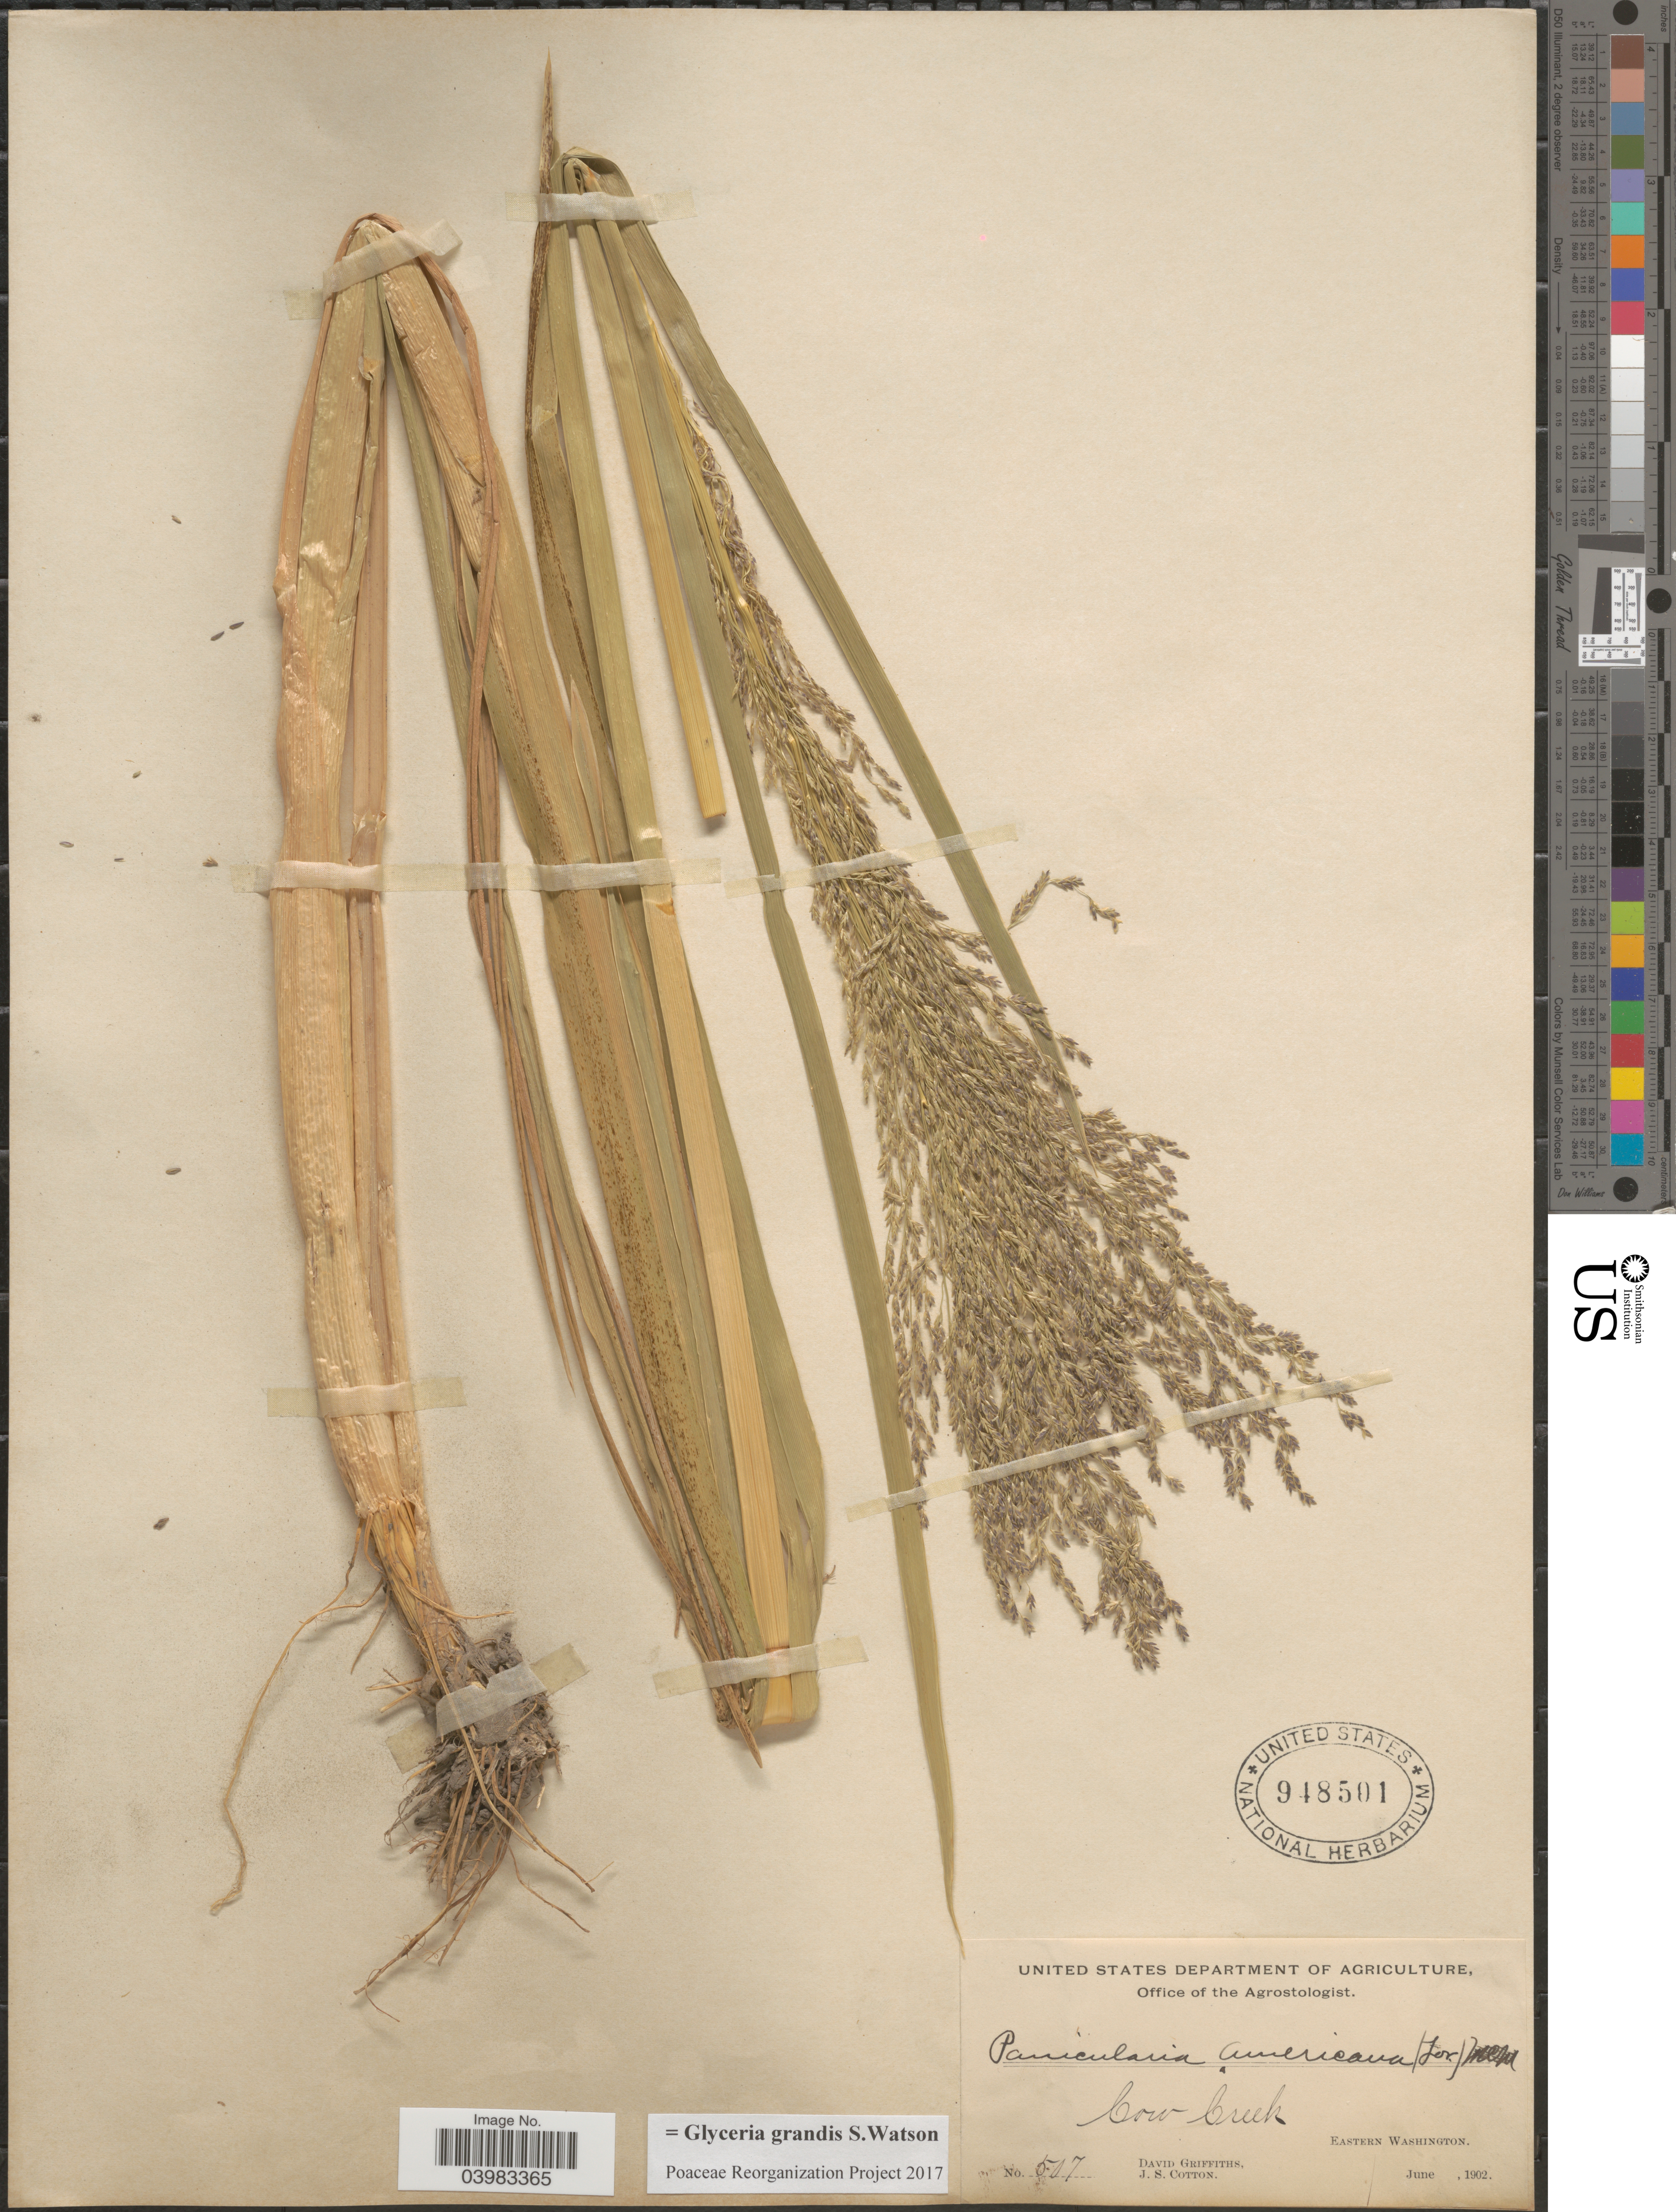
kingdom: Plantae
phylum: Tracheophyta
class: Liliopsida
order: Poales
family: Poaceae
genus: Glyceria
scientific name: Glyceria grandis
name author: S. Watson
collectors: D. Griffiths & J. S. Cotton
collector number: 507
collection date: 1902-06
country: United States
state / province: Washington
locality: Cow Creek, Eastern Washington.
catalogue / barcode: US 948501